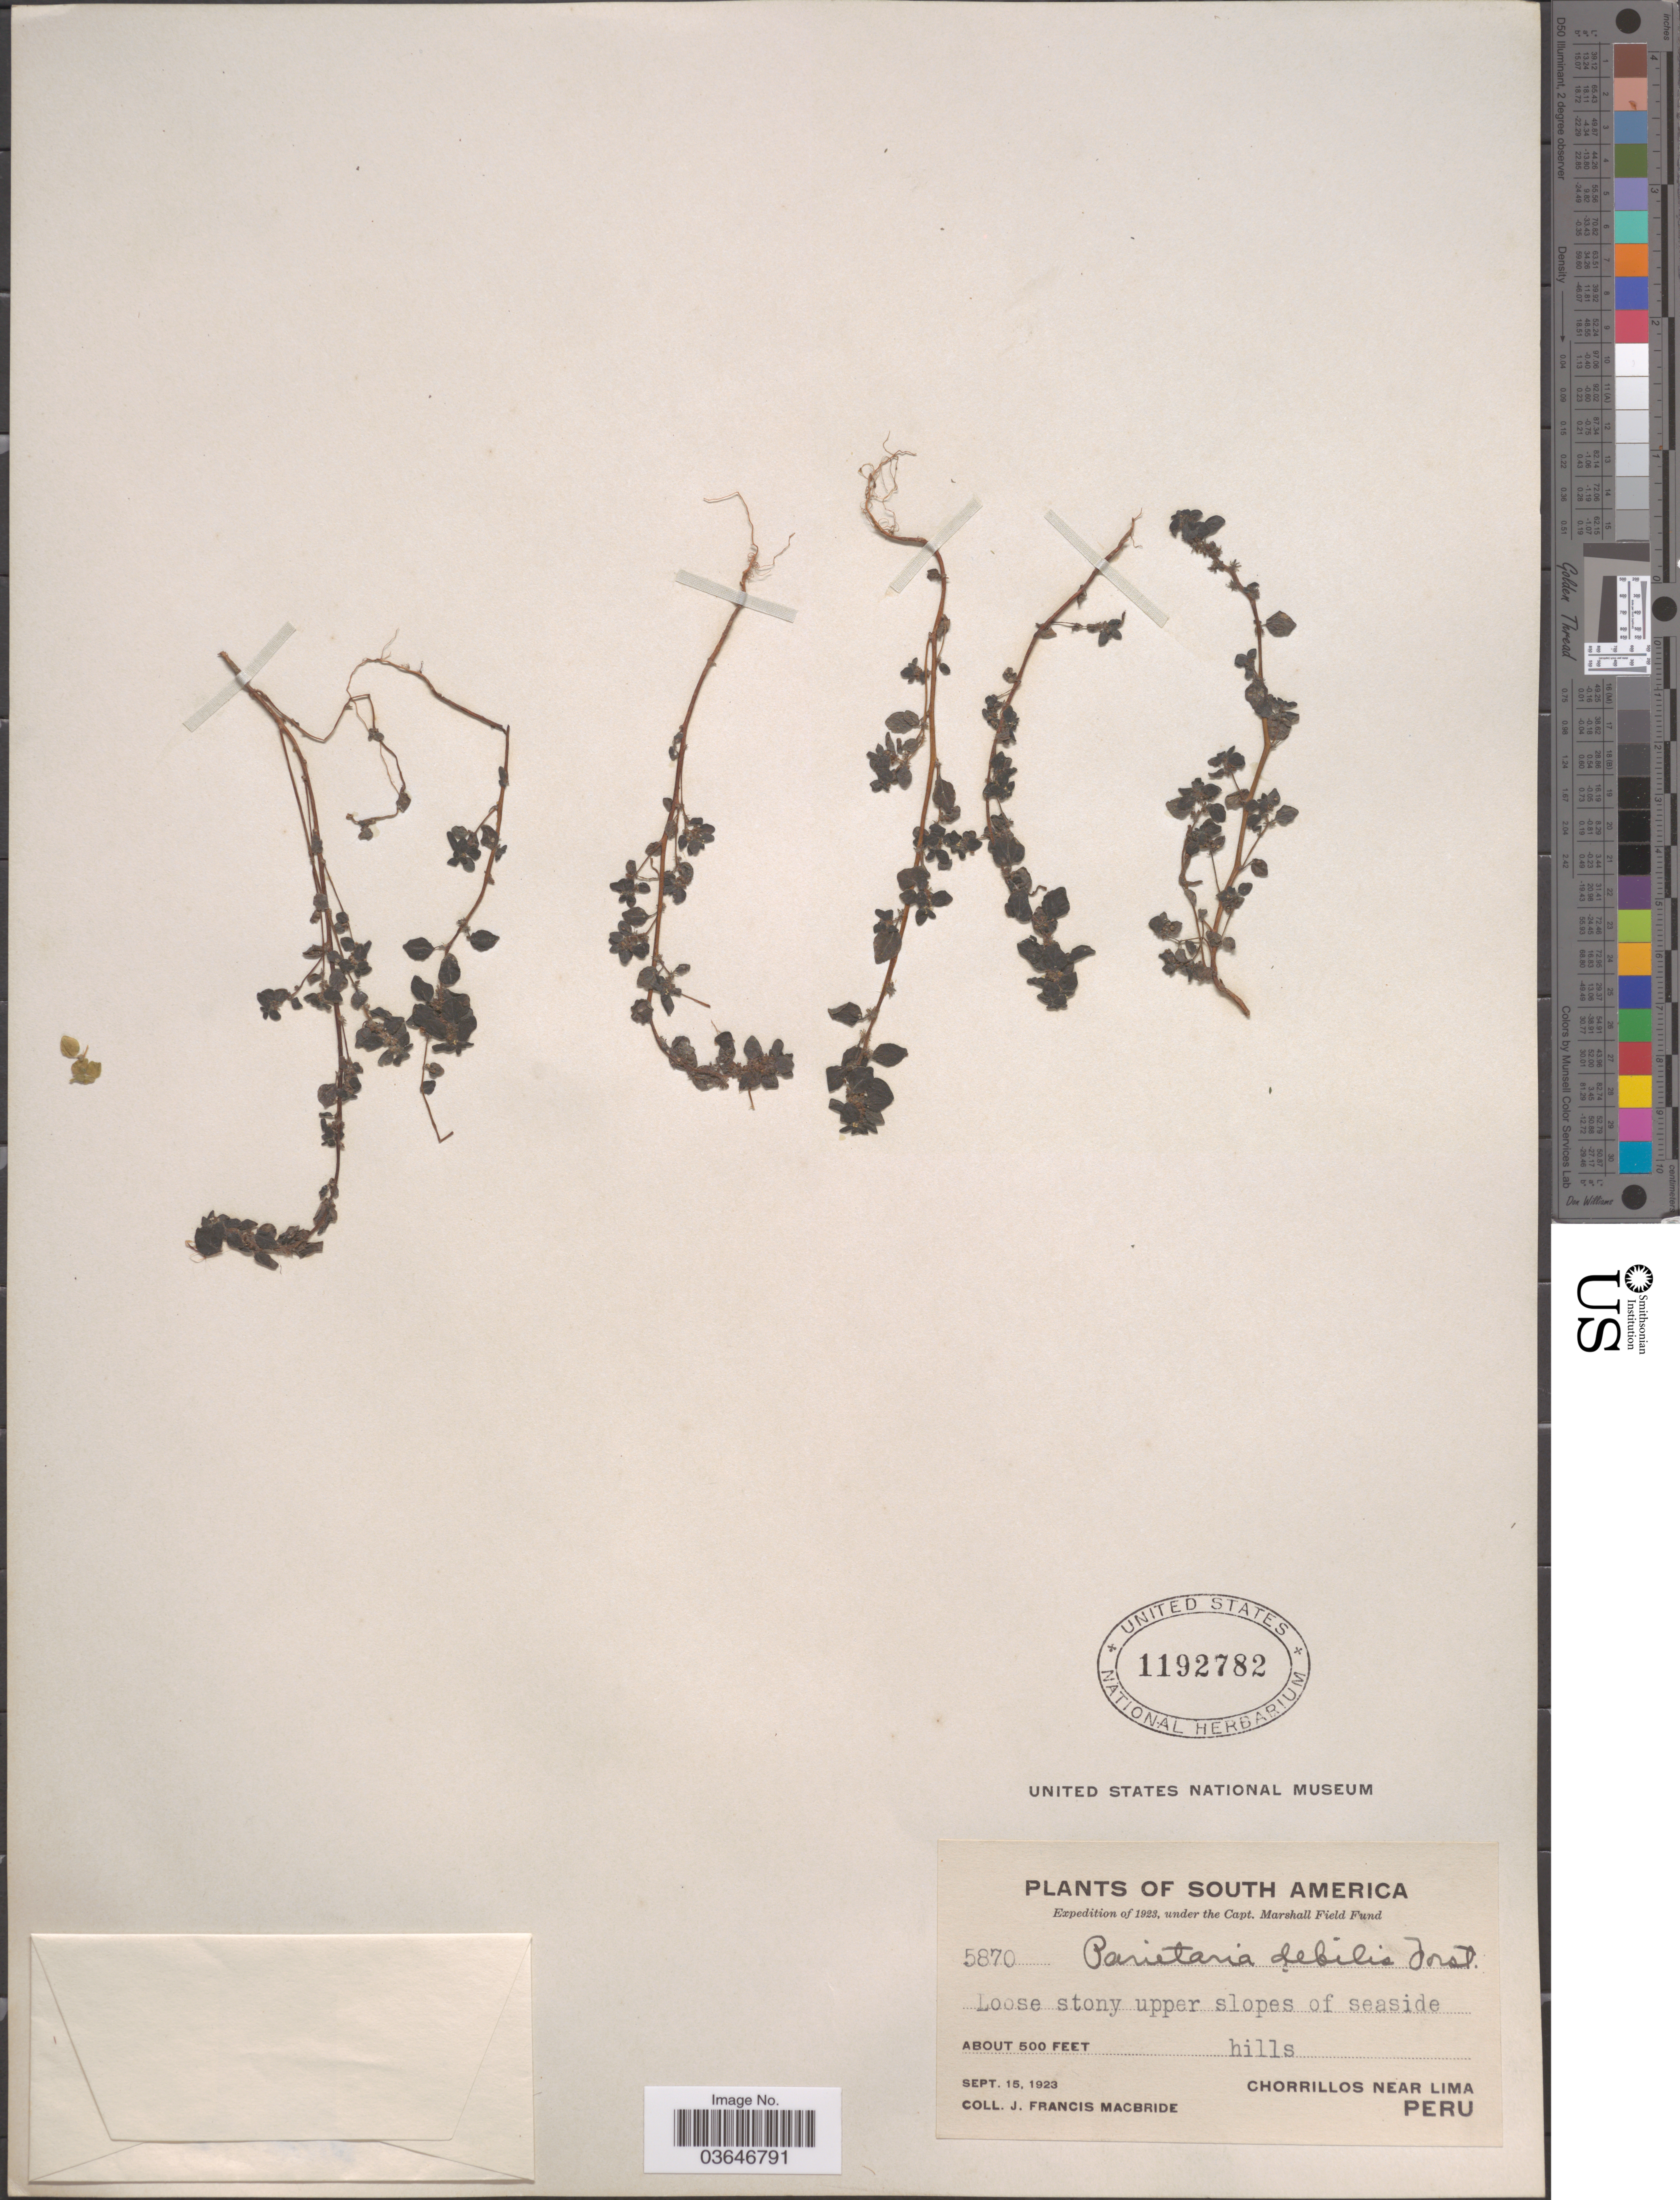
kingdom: Plantae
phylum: Tracheophyta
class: Magnoliopsida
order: Rosales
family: Urticaceae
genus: Parietaria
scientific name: Parietaria debilis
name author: G. Forst.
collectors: J. F. Macbride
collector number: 5870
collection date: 1923-09-15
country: Peru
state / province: Lima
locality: Hills. Chorrillos near Lima.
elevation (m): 152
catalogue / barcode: US 1192782